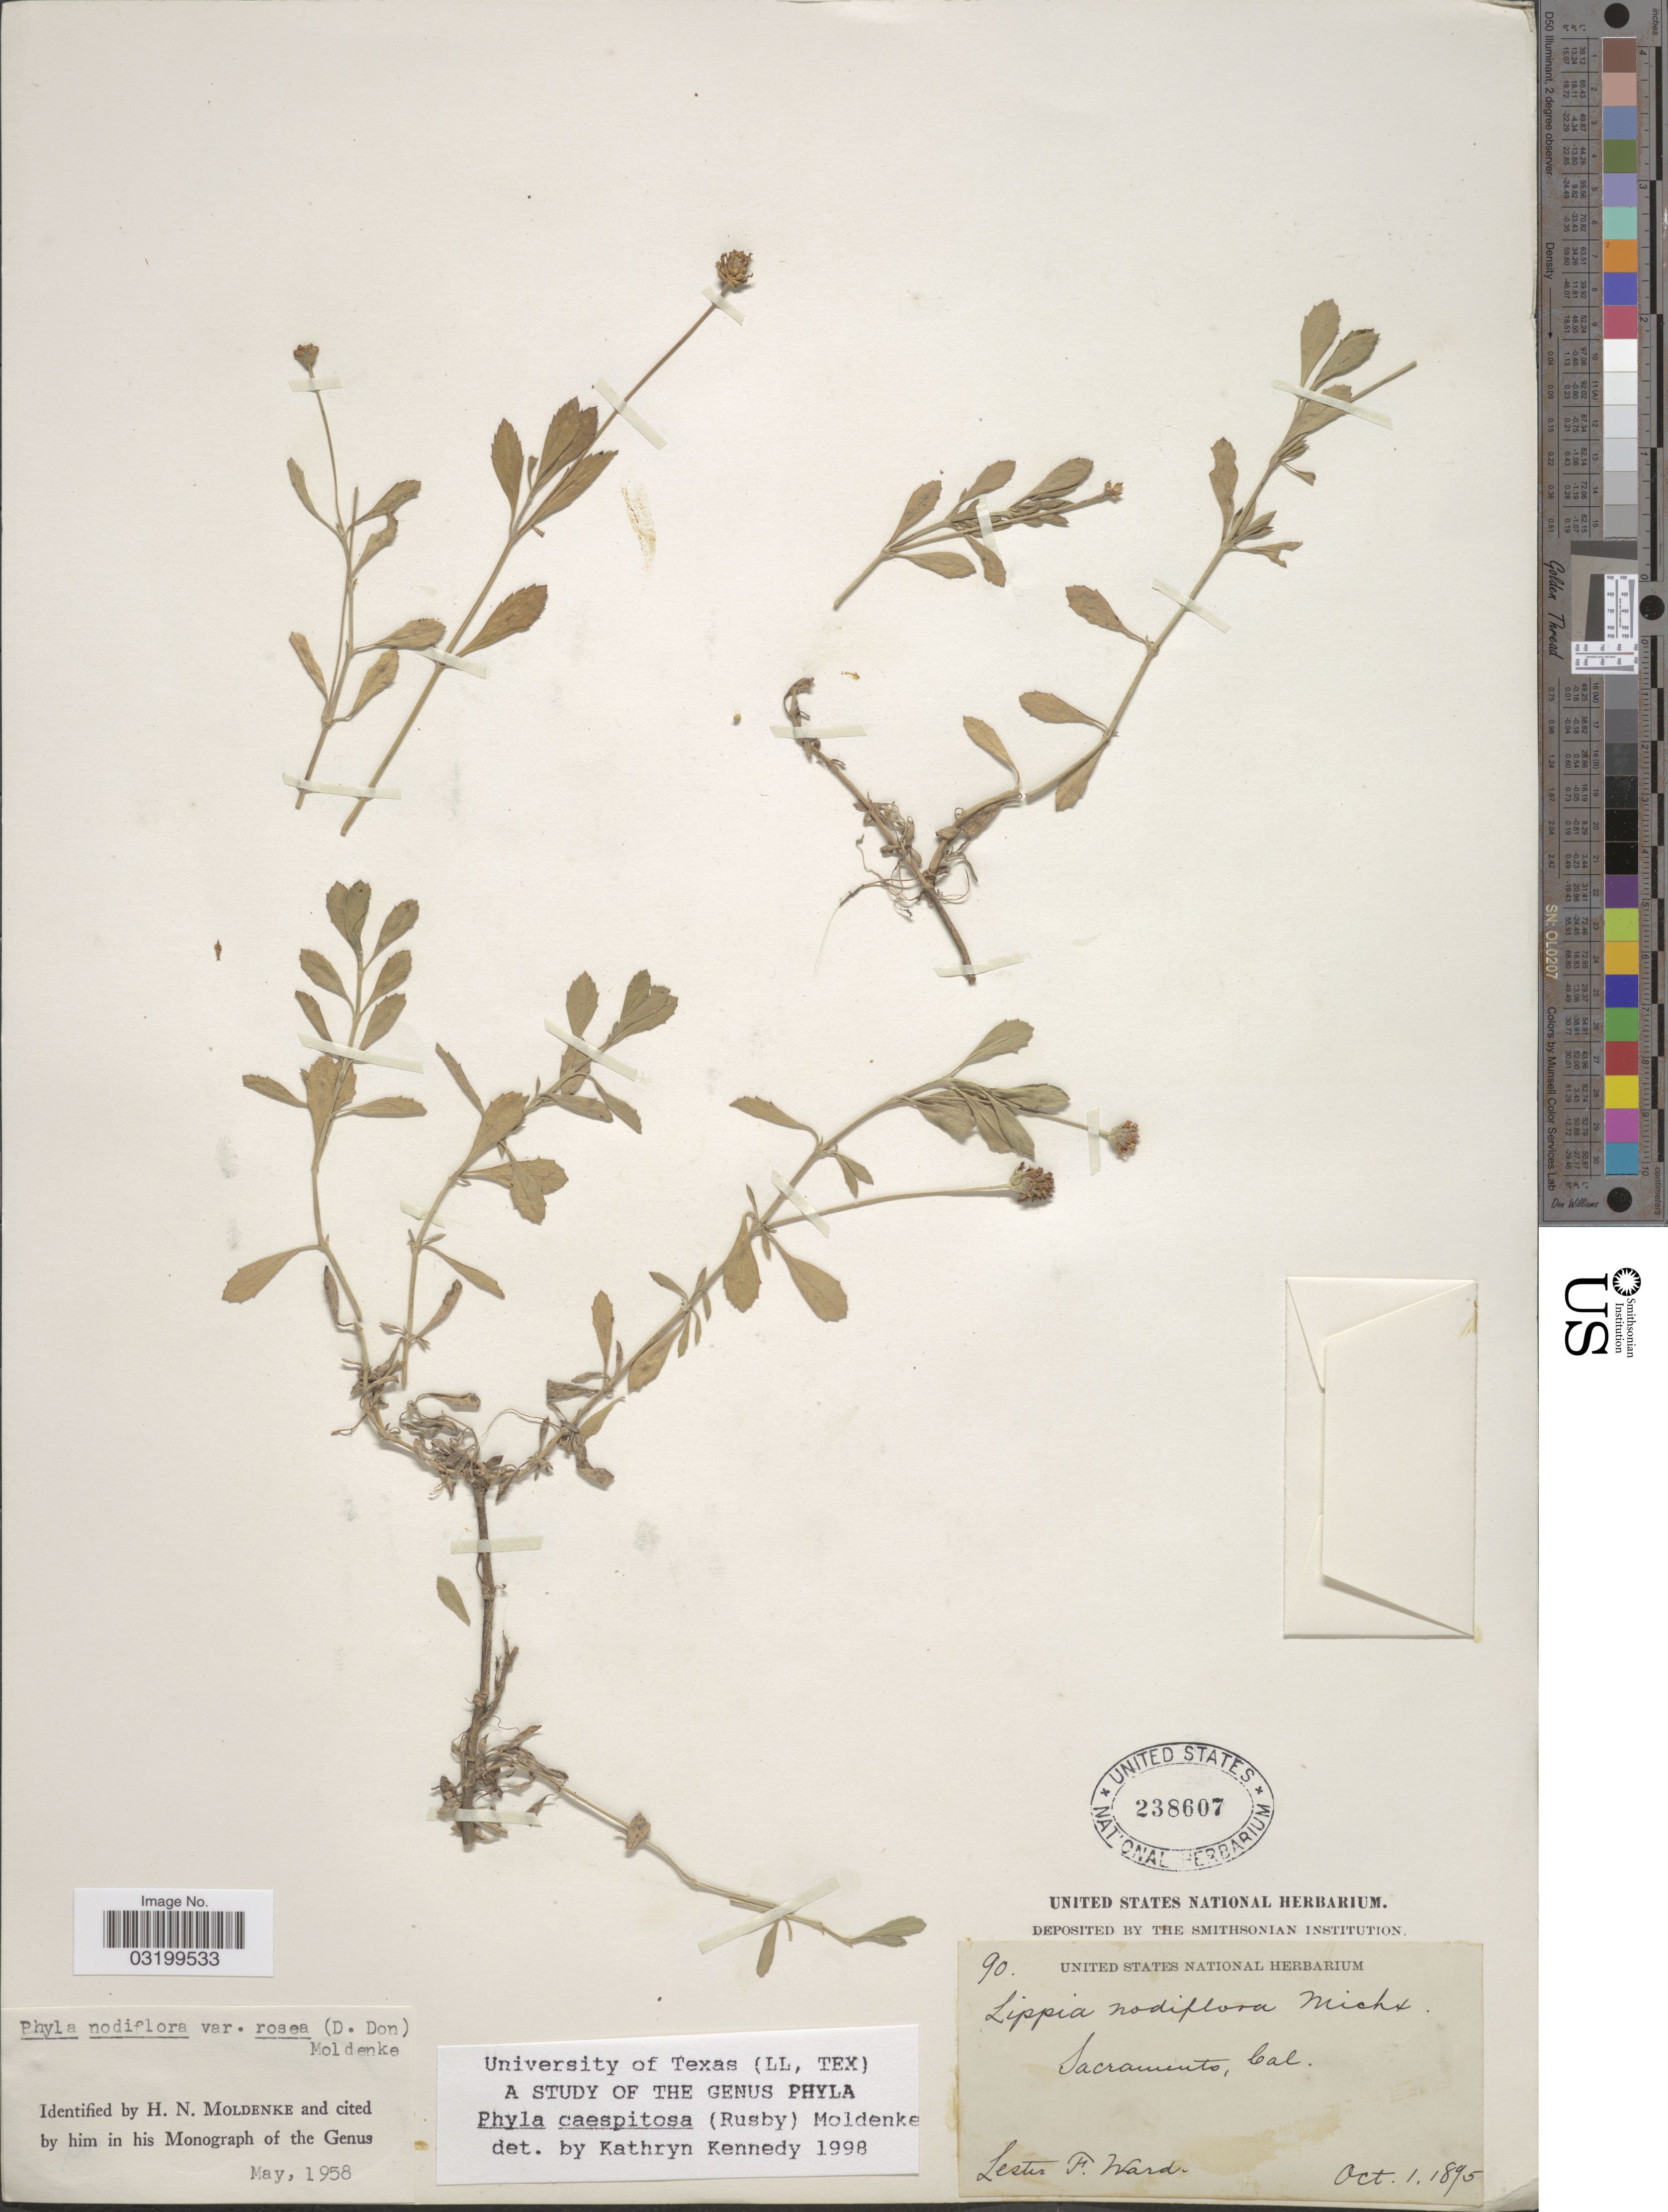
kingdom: Plantae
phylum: Tracheophyta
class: Magnoliopsida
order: Lamiales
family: Verbenaceae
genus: Phyla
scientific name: Phyla caespitosa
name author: (Rusby) Moldenke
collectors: L. F. Ward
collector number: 90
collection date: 1895-10-01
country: United States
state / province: California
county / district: Sacramento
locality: Sacramento.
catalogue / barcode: US 238607